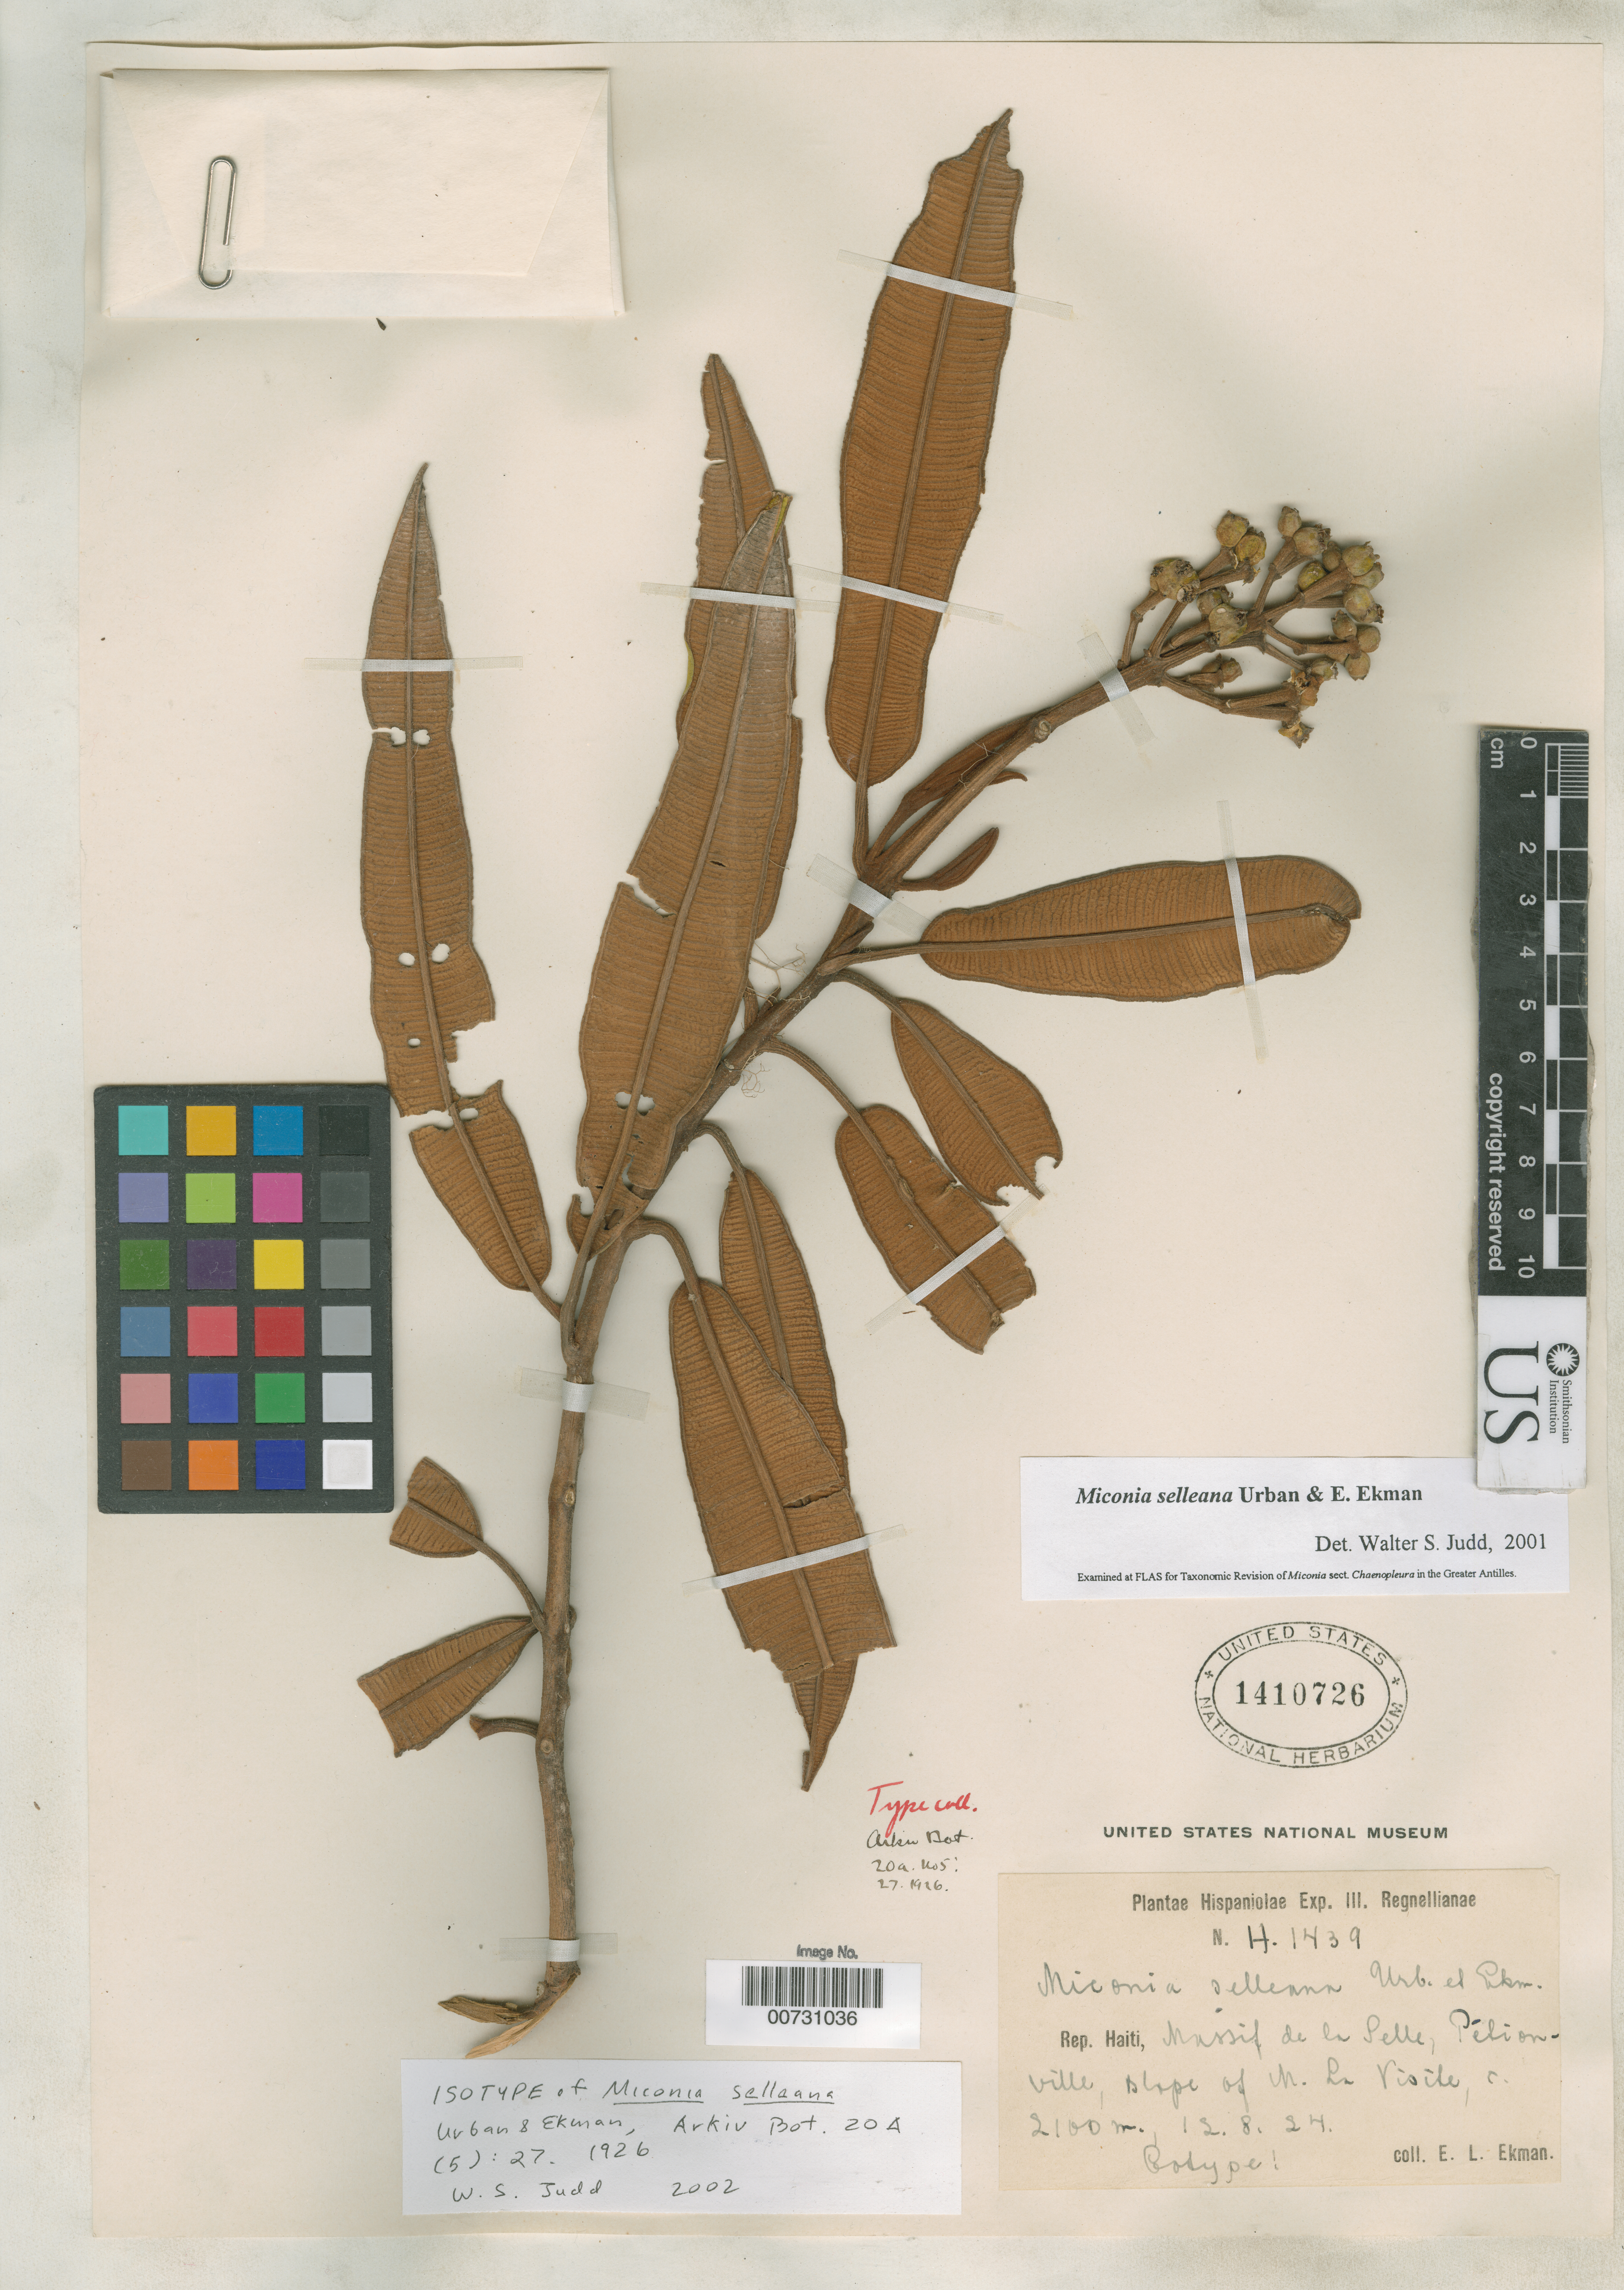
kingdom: Plantae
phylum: Tracheophyta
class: Magnoliopsida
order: Myrtales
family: Melastomataceae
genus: Miconia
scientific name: Miconia selleana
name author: Urb. & Ekman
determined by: Judd, Walter S.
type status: Isotype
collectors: E. L. Ekman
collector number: H 1439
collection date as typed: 12 Aug 1924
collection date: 1924-08-12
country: Haiti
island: Hispaniola Island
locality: Massif de la Selle, Pétionville, slope of M. La Visite.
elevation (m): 2100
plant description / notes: US sheet originally annotated as "Cotype!".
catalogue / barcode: US 1410726